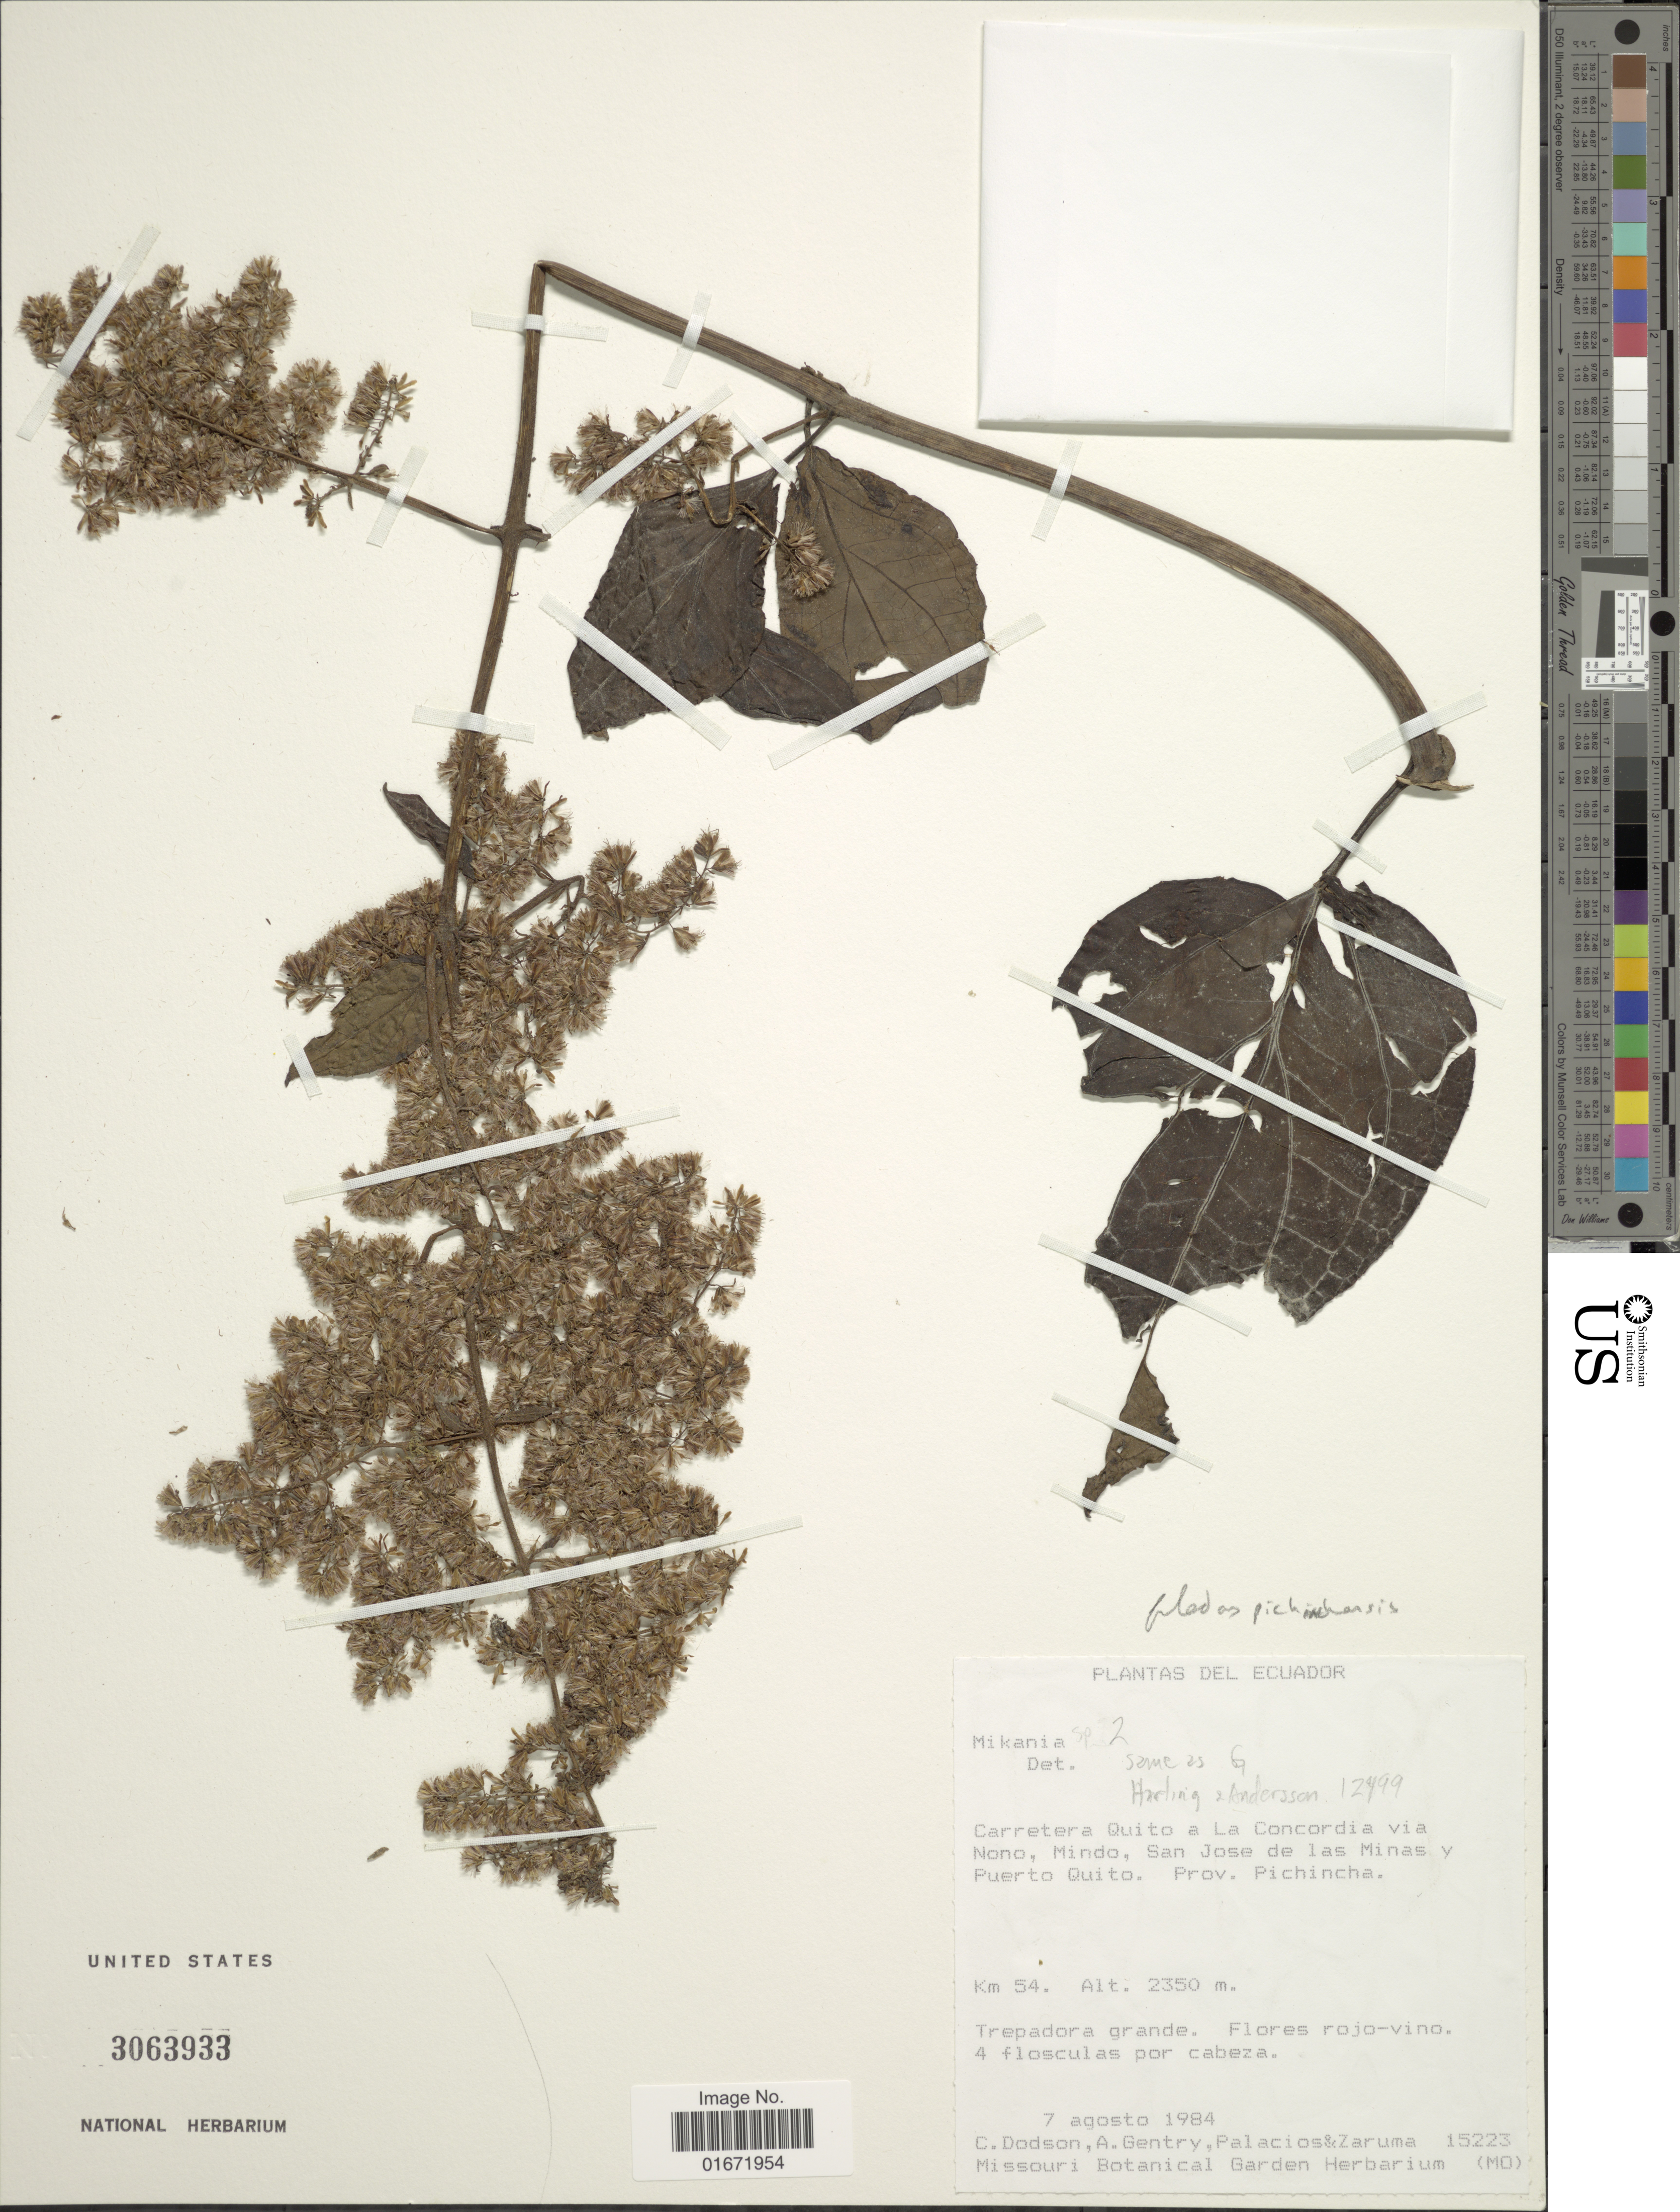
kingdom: Plantae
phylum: Tracheophyta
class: Magnoliopsida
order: Asterales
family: Asteraceae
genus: Mikania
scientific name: Mikania pichinchensis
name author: Hieron.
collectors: C. Dodson, A. H. Gentry, Palacios, -- & -. Zaruma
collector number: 15223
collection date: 1984-08-07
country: Ecuador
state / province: Pichincha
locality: Carretera Quito a La Concordia via Nono, Mindo, San Jose de las Minas y Puerto Quito. Prov. Pichincha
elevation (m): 2350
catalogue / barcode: US 3063933